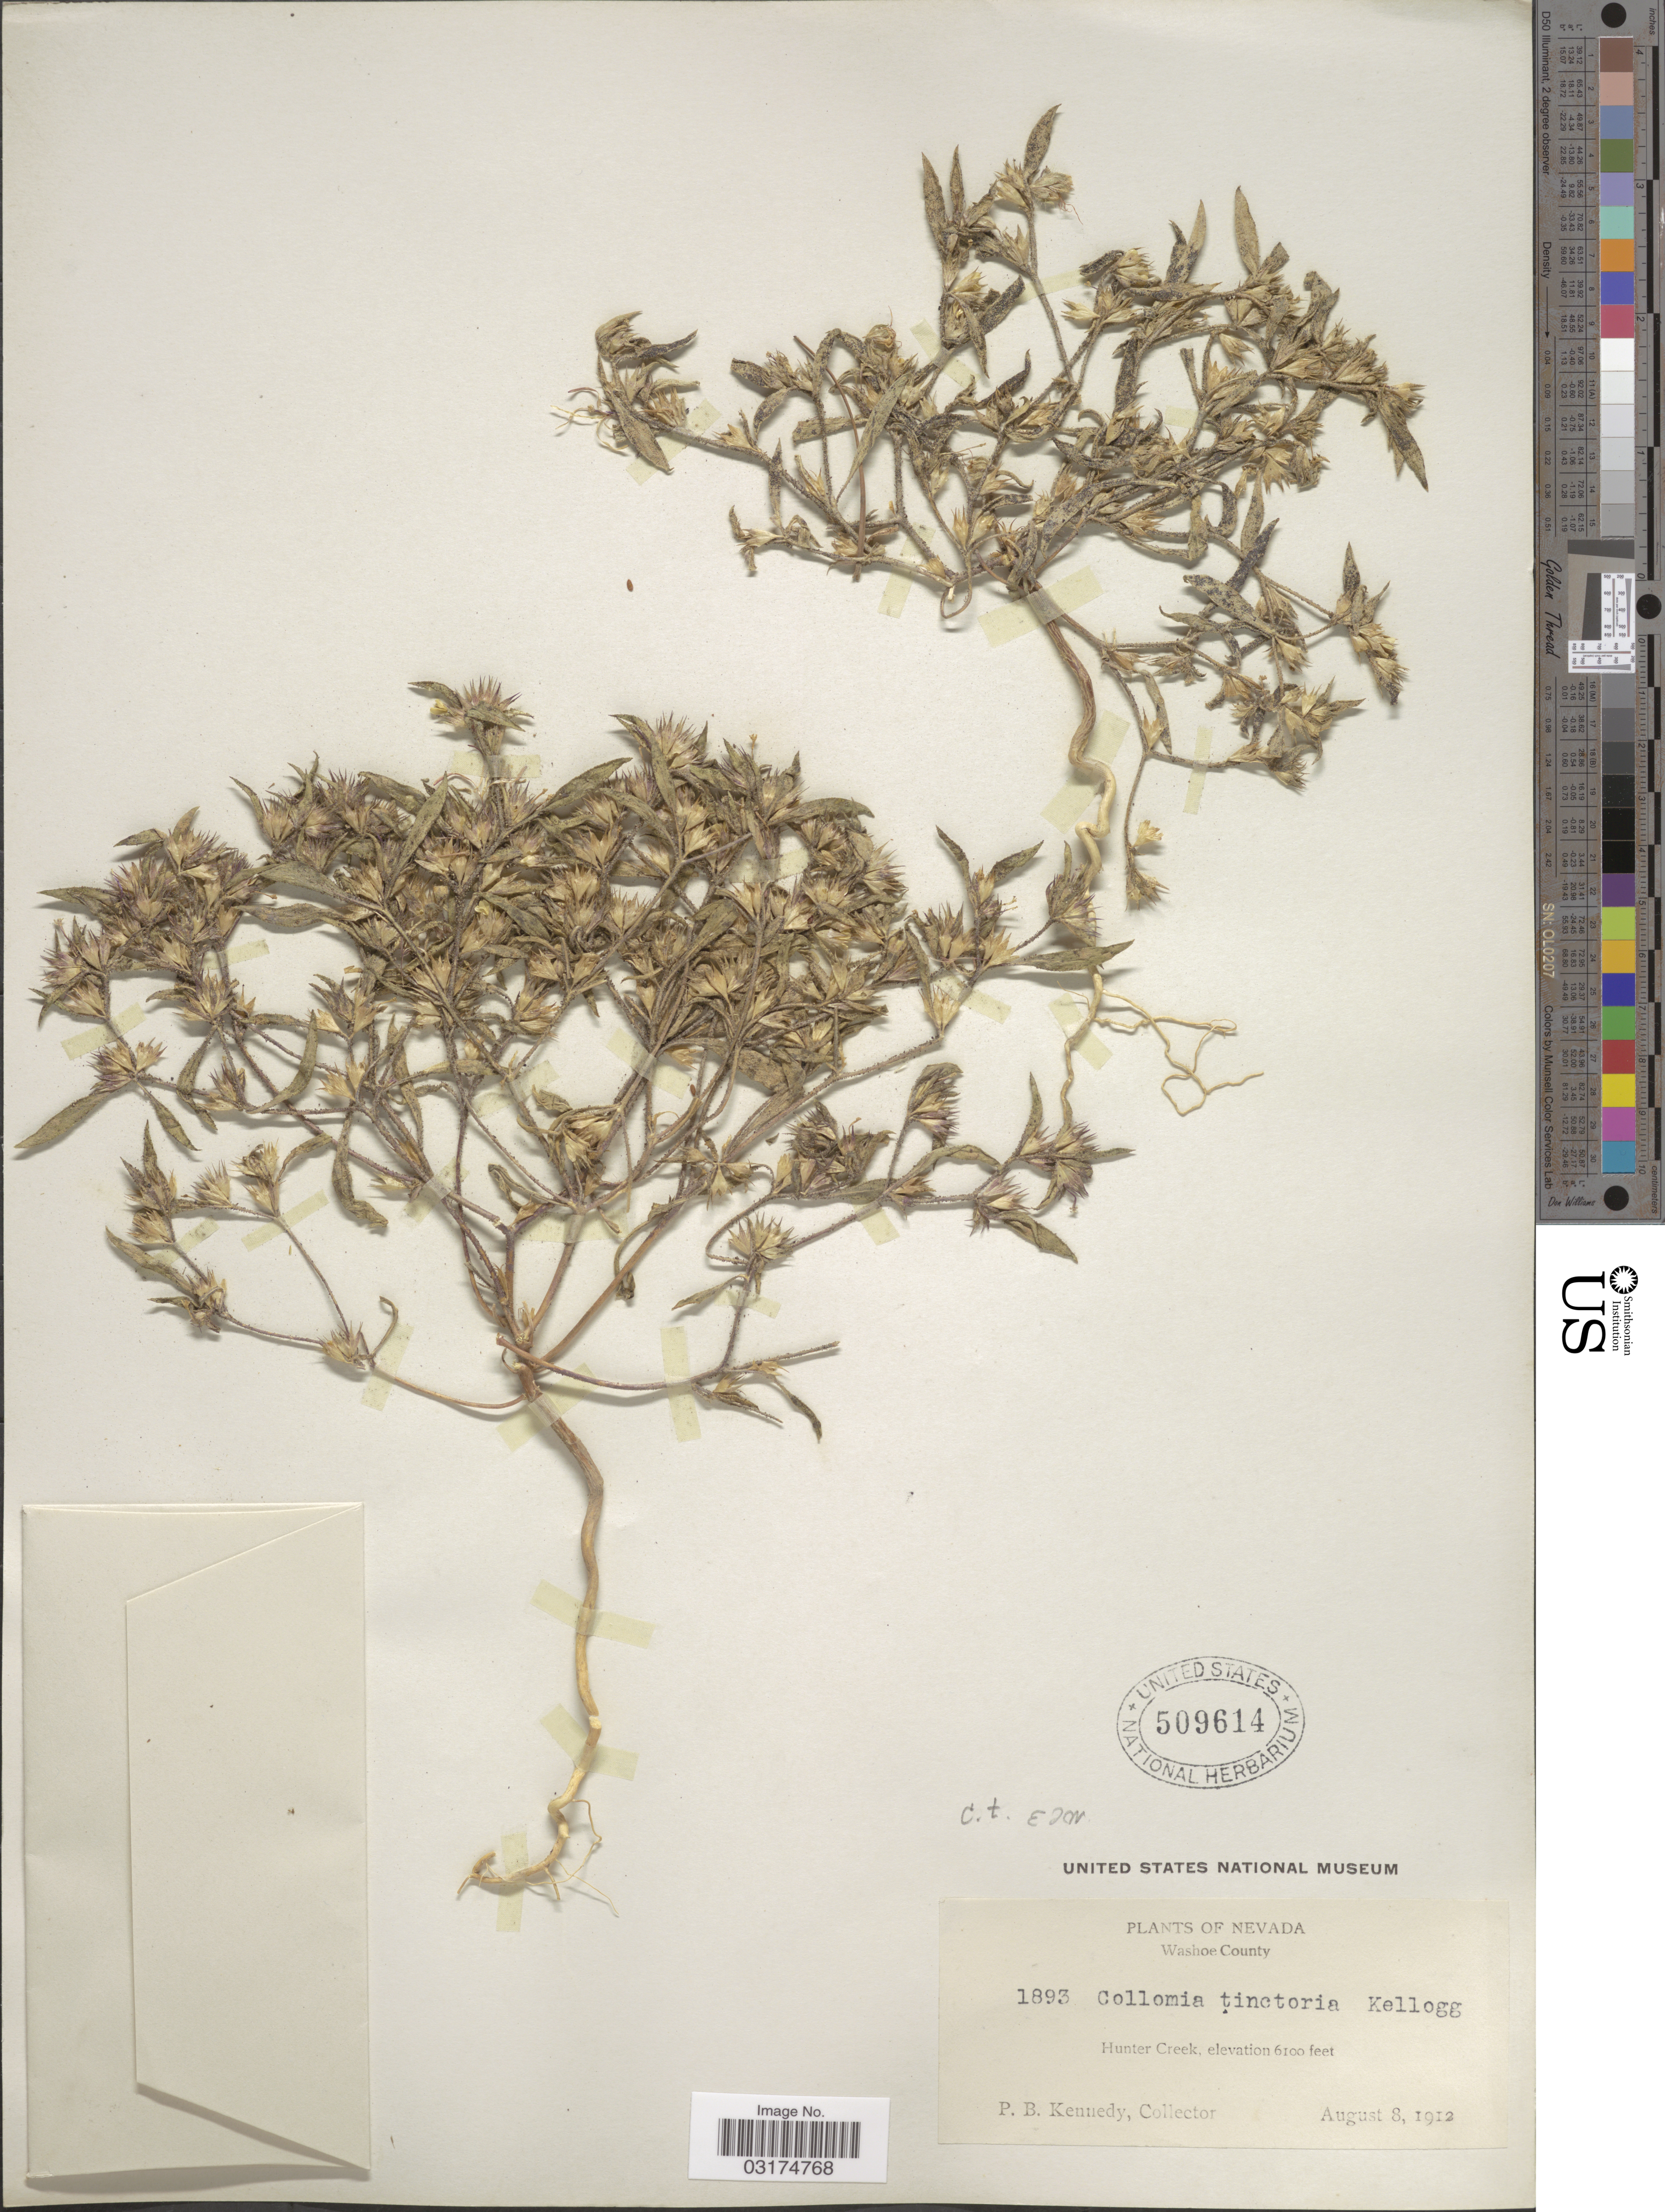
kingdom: Plantae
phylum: Tracheophyta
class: Magnoliopsida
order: Ericales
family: Polemoniaceae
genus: Collomia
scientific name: Collomia tinctoria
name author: Kellogg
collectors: P. B. Kennedy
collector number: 1893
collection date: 1912-08-08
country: United States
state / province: Nevada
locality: Washoe County. Hunter Creek.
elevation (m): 1859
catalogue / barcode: US 509614